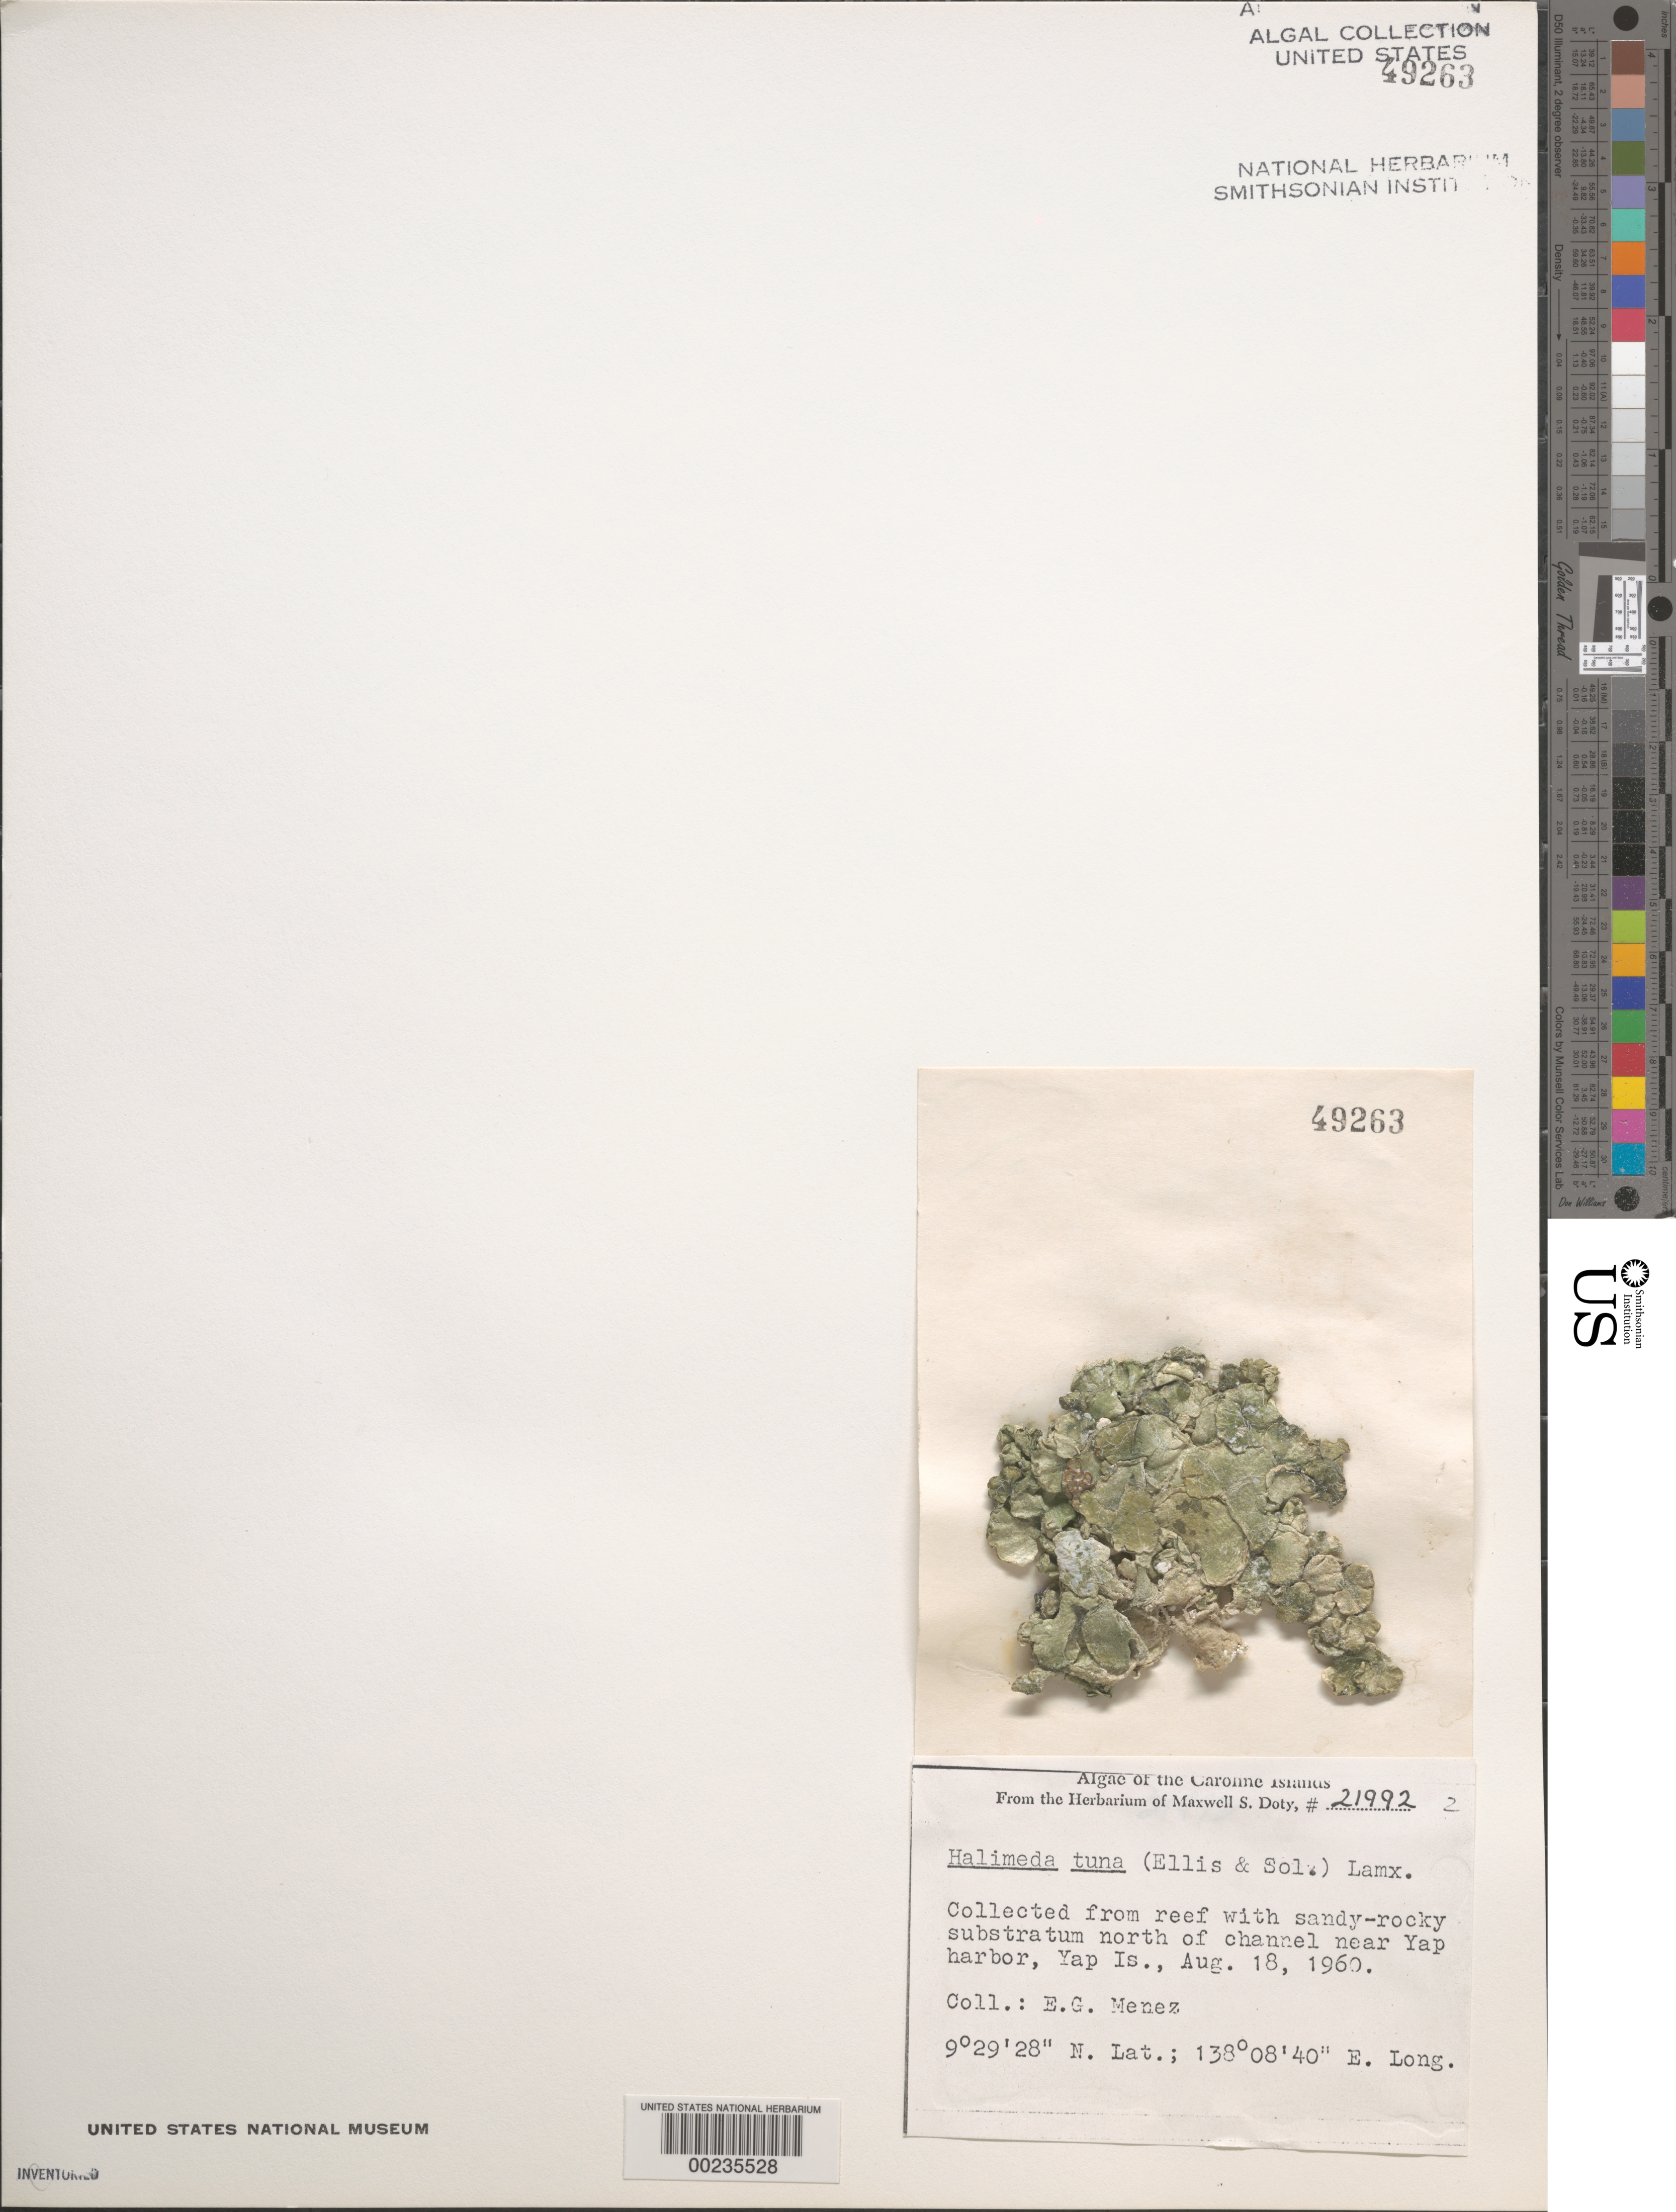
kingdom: Plantae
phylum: Chlorophyta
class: Ulvophyceae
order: Bryopsidales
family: Halimedaceae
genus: Halimeda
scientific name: Halimeda tuna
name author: (J. Ellis & Sol.) J.V.Lamouroux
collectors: Meñez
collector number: MSD 21992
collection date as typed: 18 Aug 1960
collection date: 1960-08-18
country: Micronesia, Federated States of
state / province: Yap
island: Yap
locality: Near Yap Harbor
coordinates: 9 29' 28" N, 138 08' 40" E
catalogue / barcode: US 49263